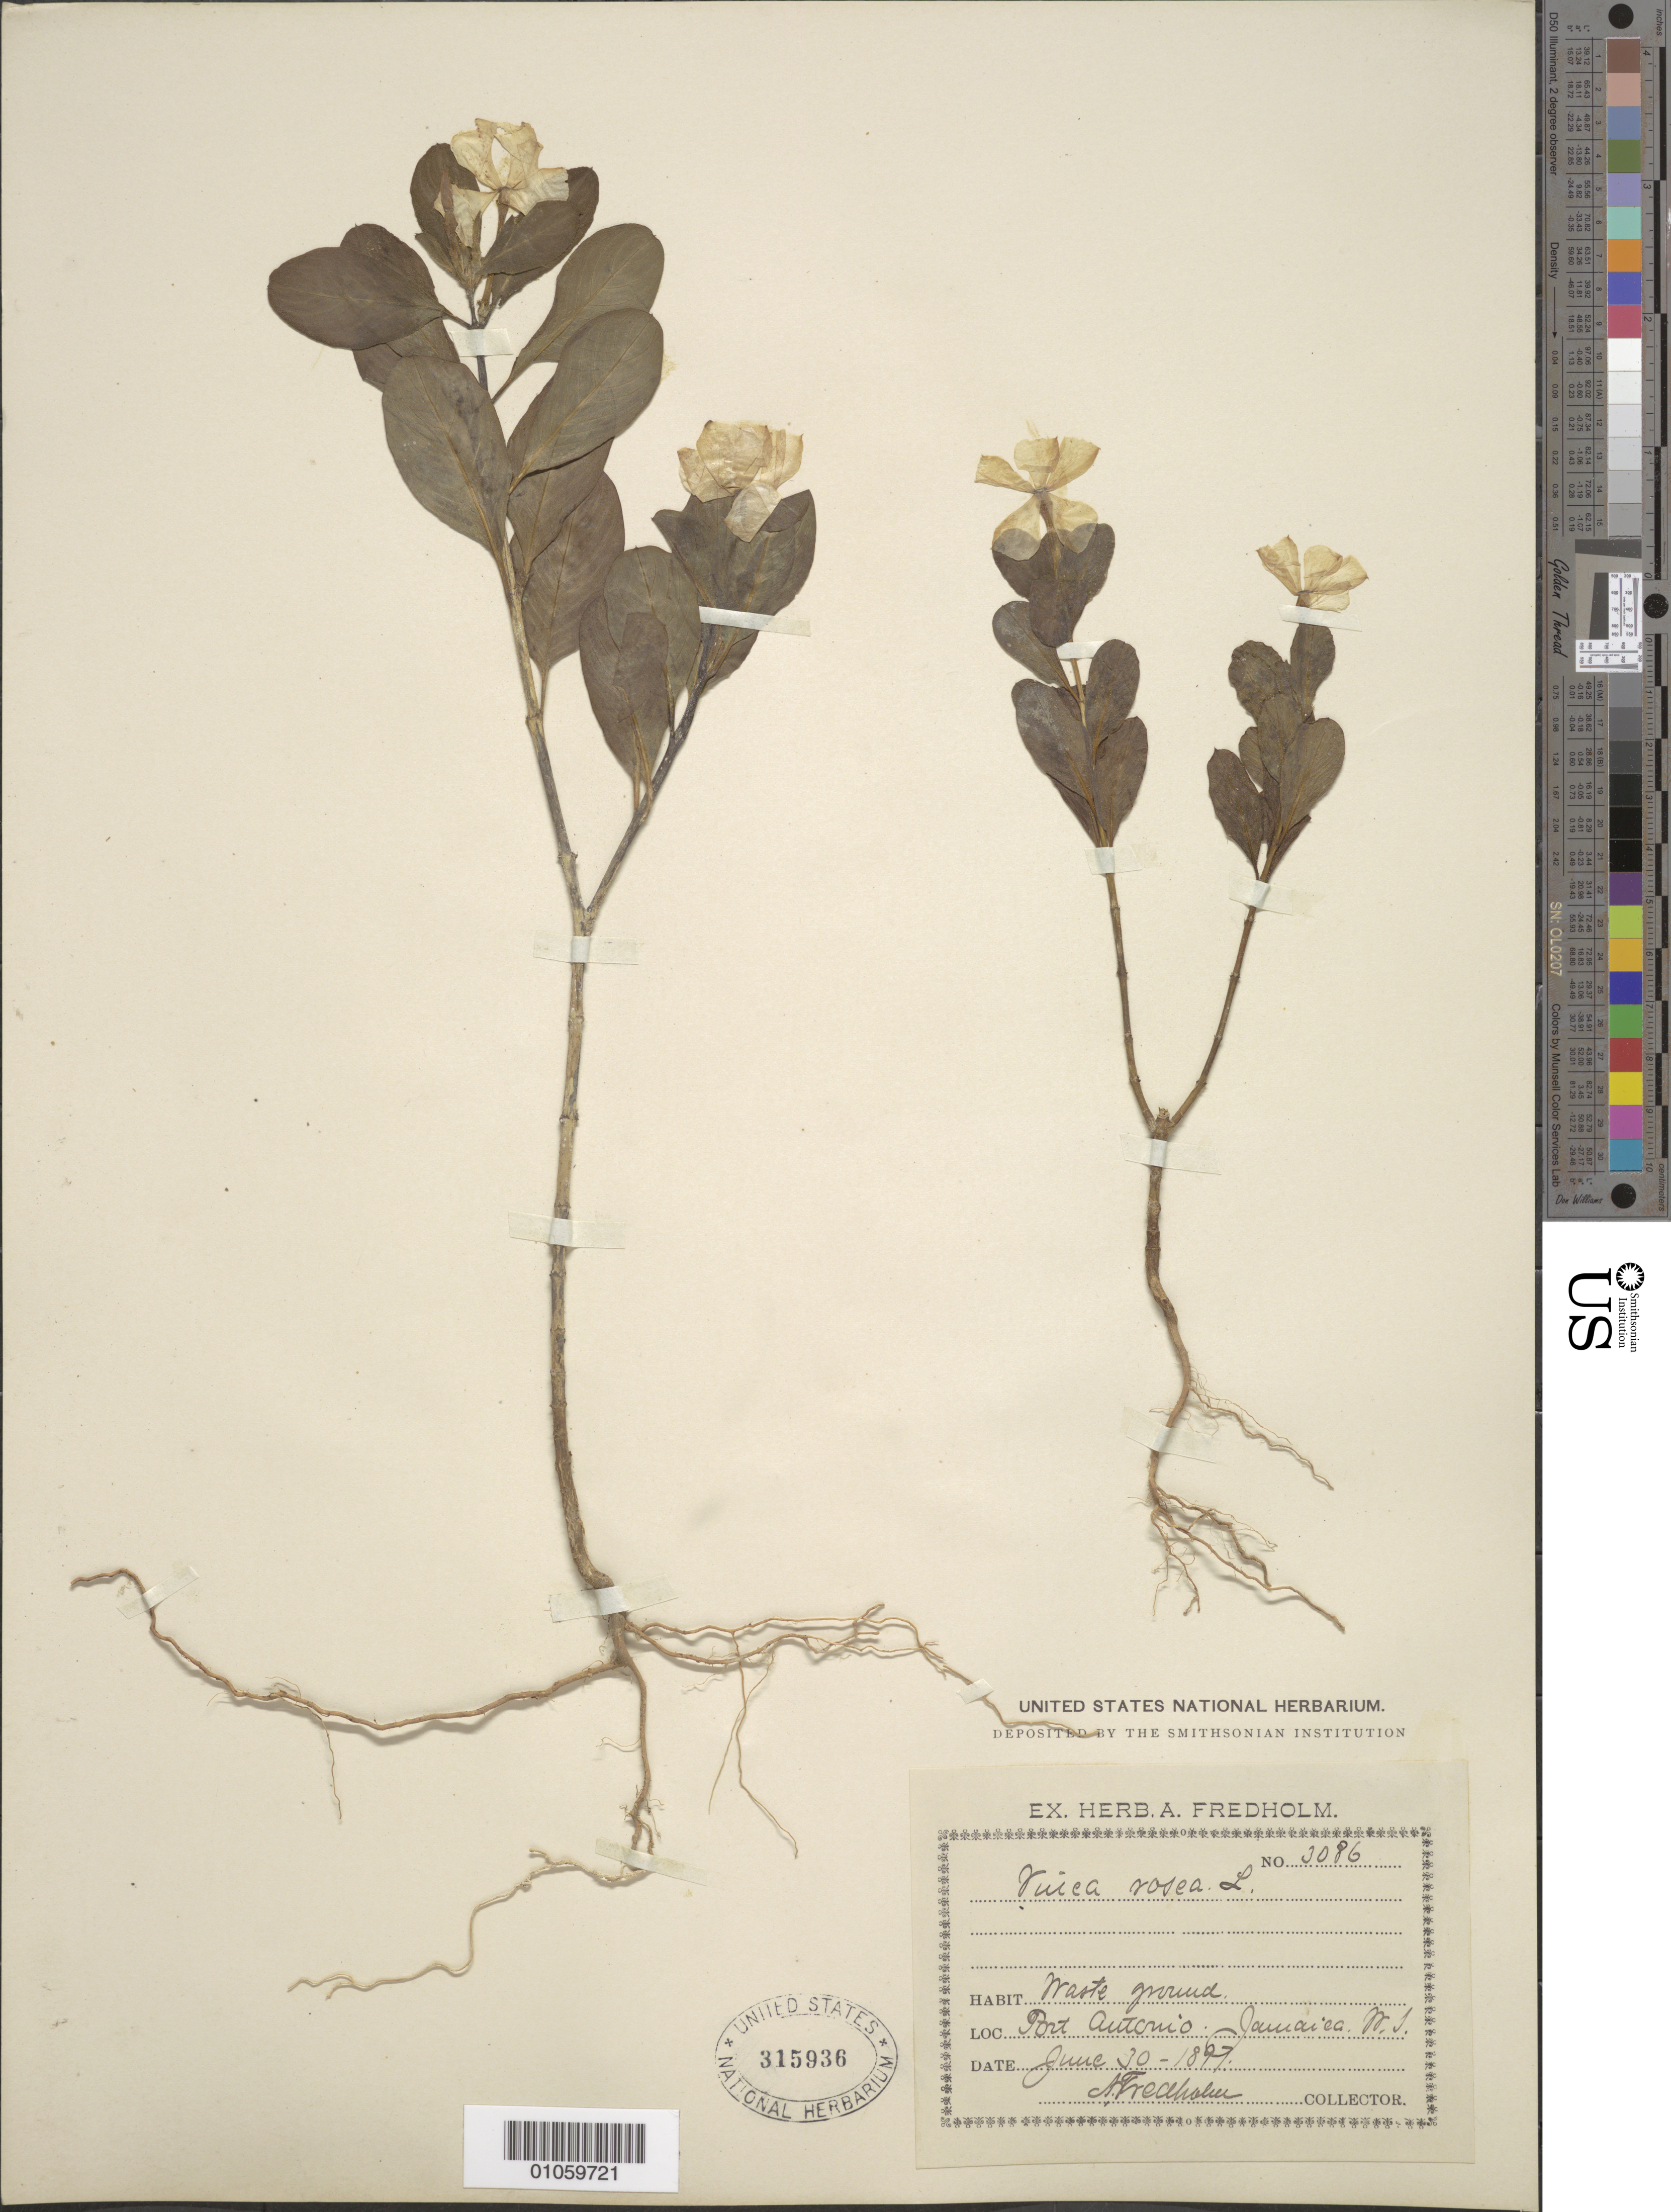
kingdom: Plantae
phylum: Tracheophyta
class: Magnoliopsida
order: Gentianales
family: Apocynaceae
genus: Lochnera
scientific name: Lochnera rosea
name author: (L.) Rchb. ex Endl.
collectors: A. Fredholm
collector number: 3086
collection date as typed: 30 Jun 1897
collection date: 1897-06-30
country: Jamaica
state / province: Portland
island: Jamaica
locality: Port Antonio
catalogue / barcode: US 315936